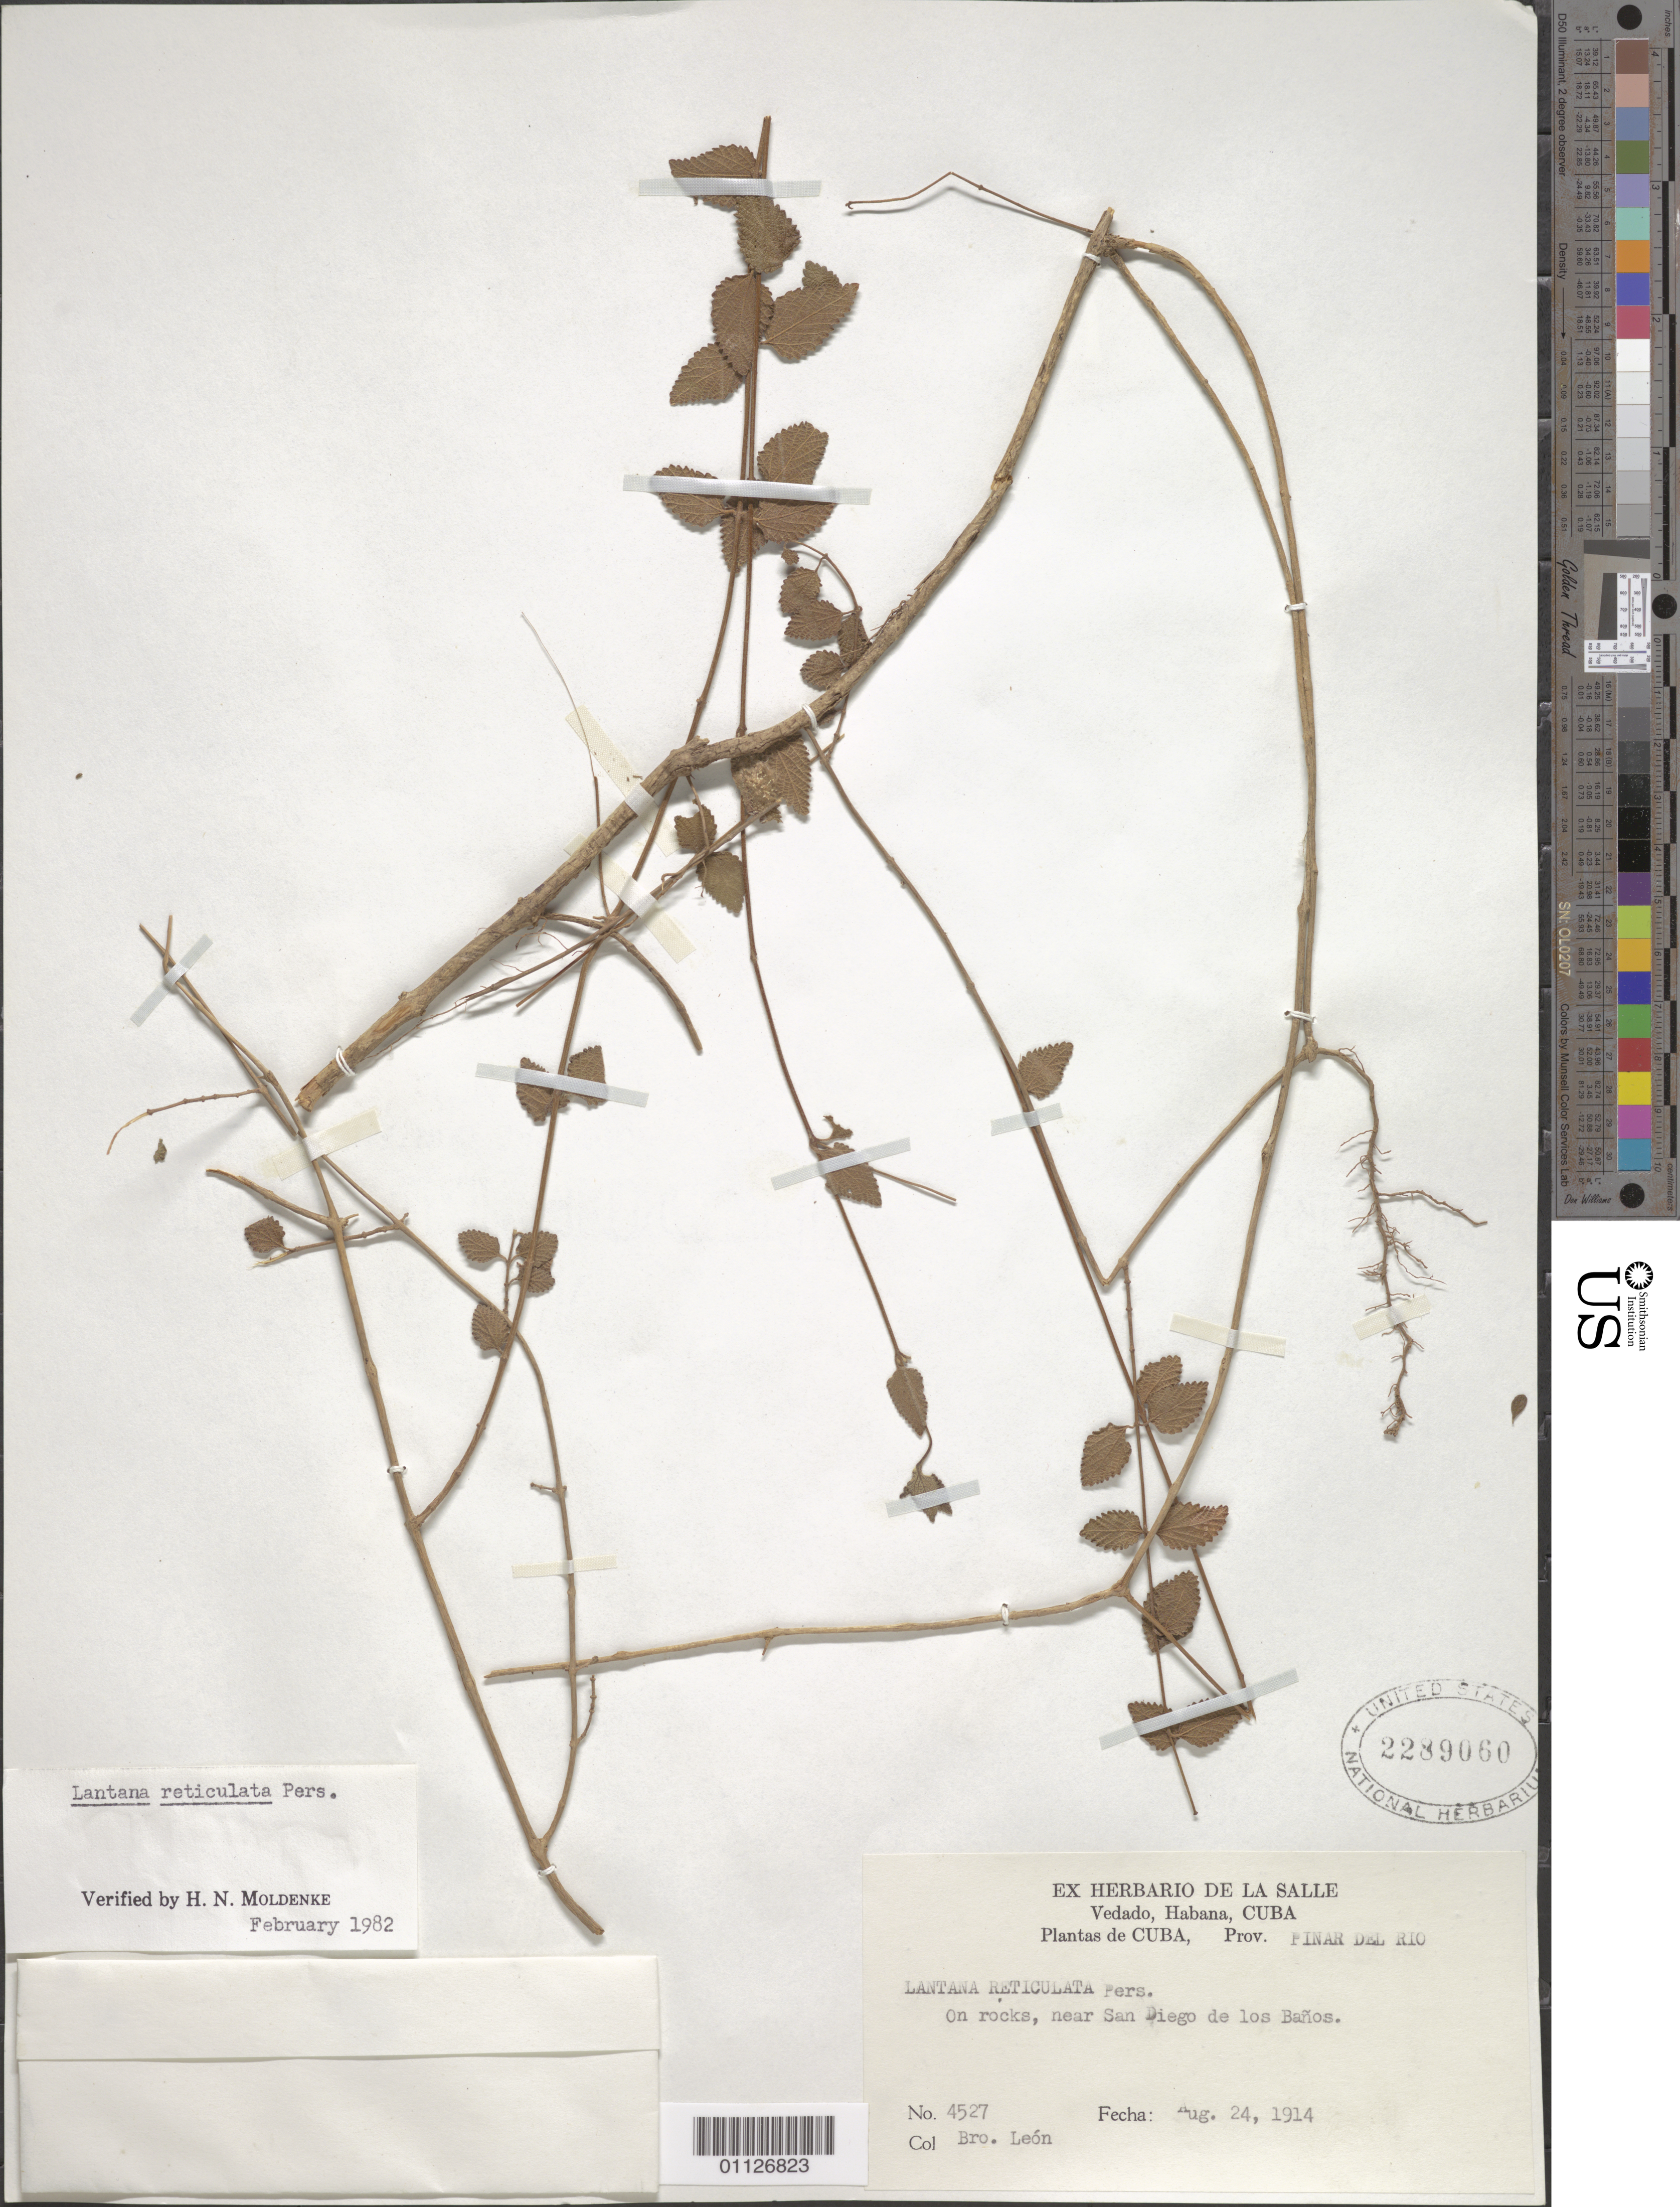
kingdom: Plantae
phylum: Tracheophyta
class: Magnoliopsida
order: Lamiales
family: Verbenaceae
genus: Lantana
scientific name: Lantana reticulata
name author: Pers.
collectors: Bro. León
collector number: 4527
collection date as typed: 24 Aug 1914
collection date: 1914-08-24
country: Cuba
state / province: Pinar del Rio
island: Cuba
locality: On rocks, near San Diego de los Banos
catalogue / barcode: US 2289060